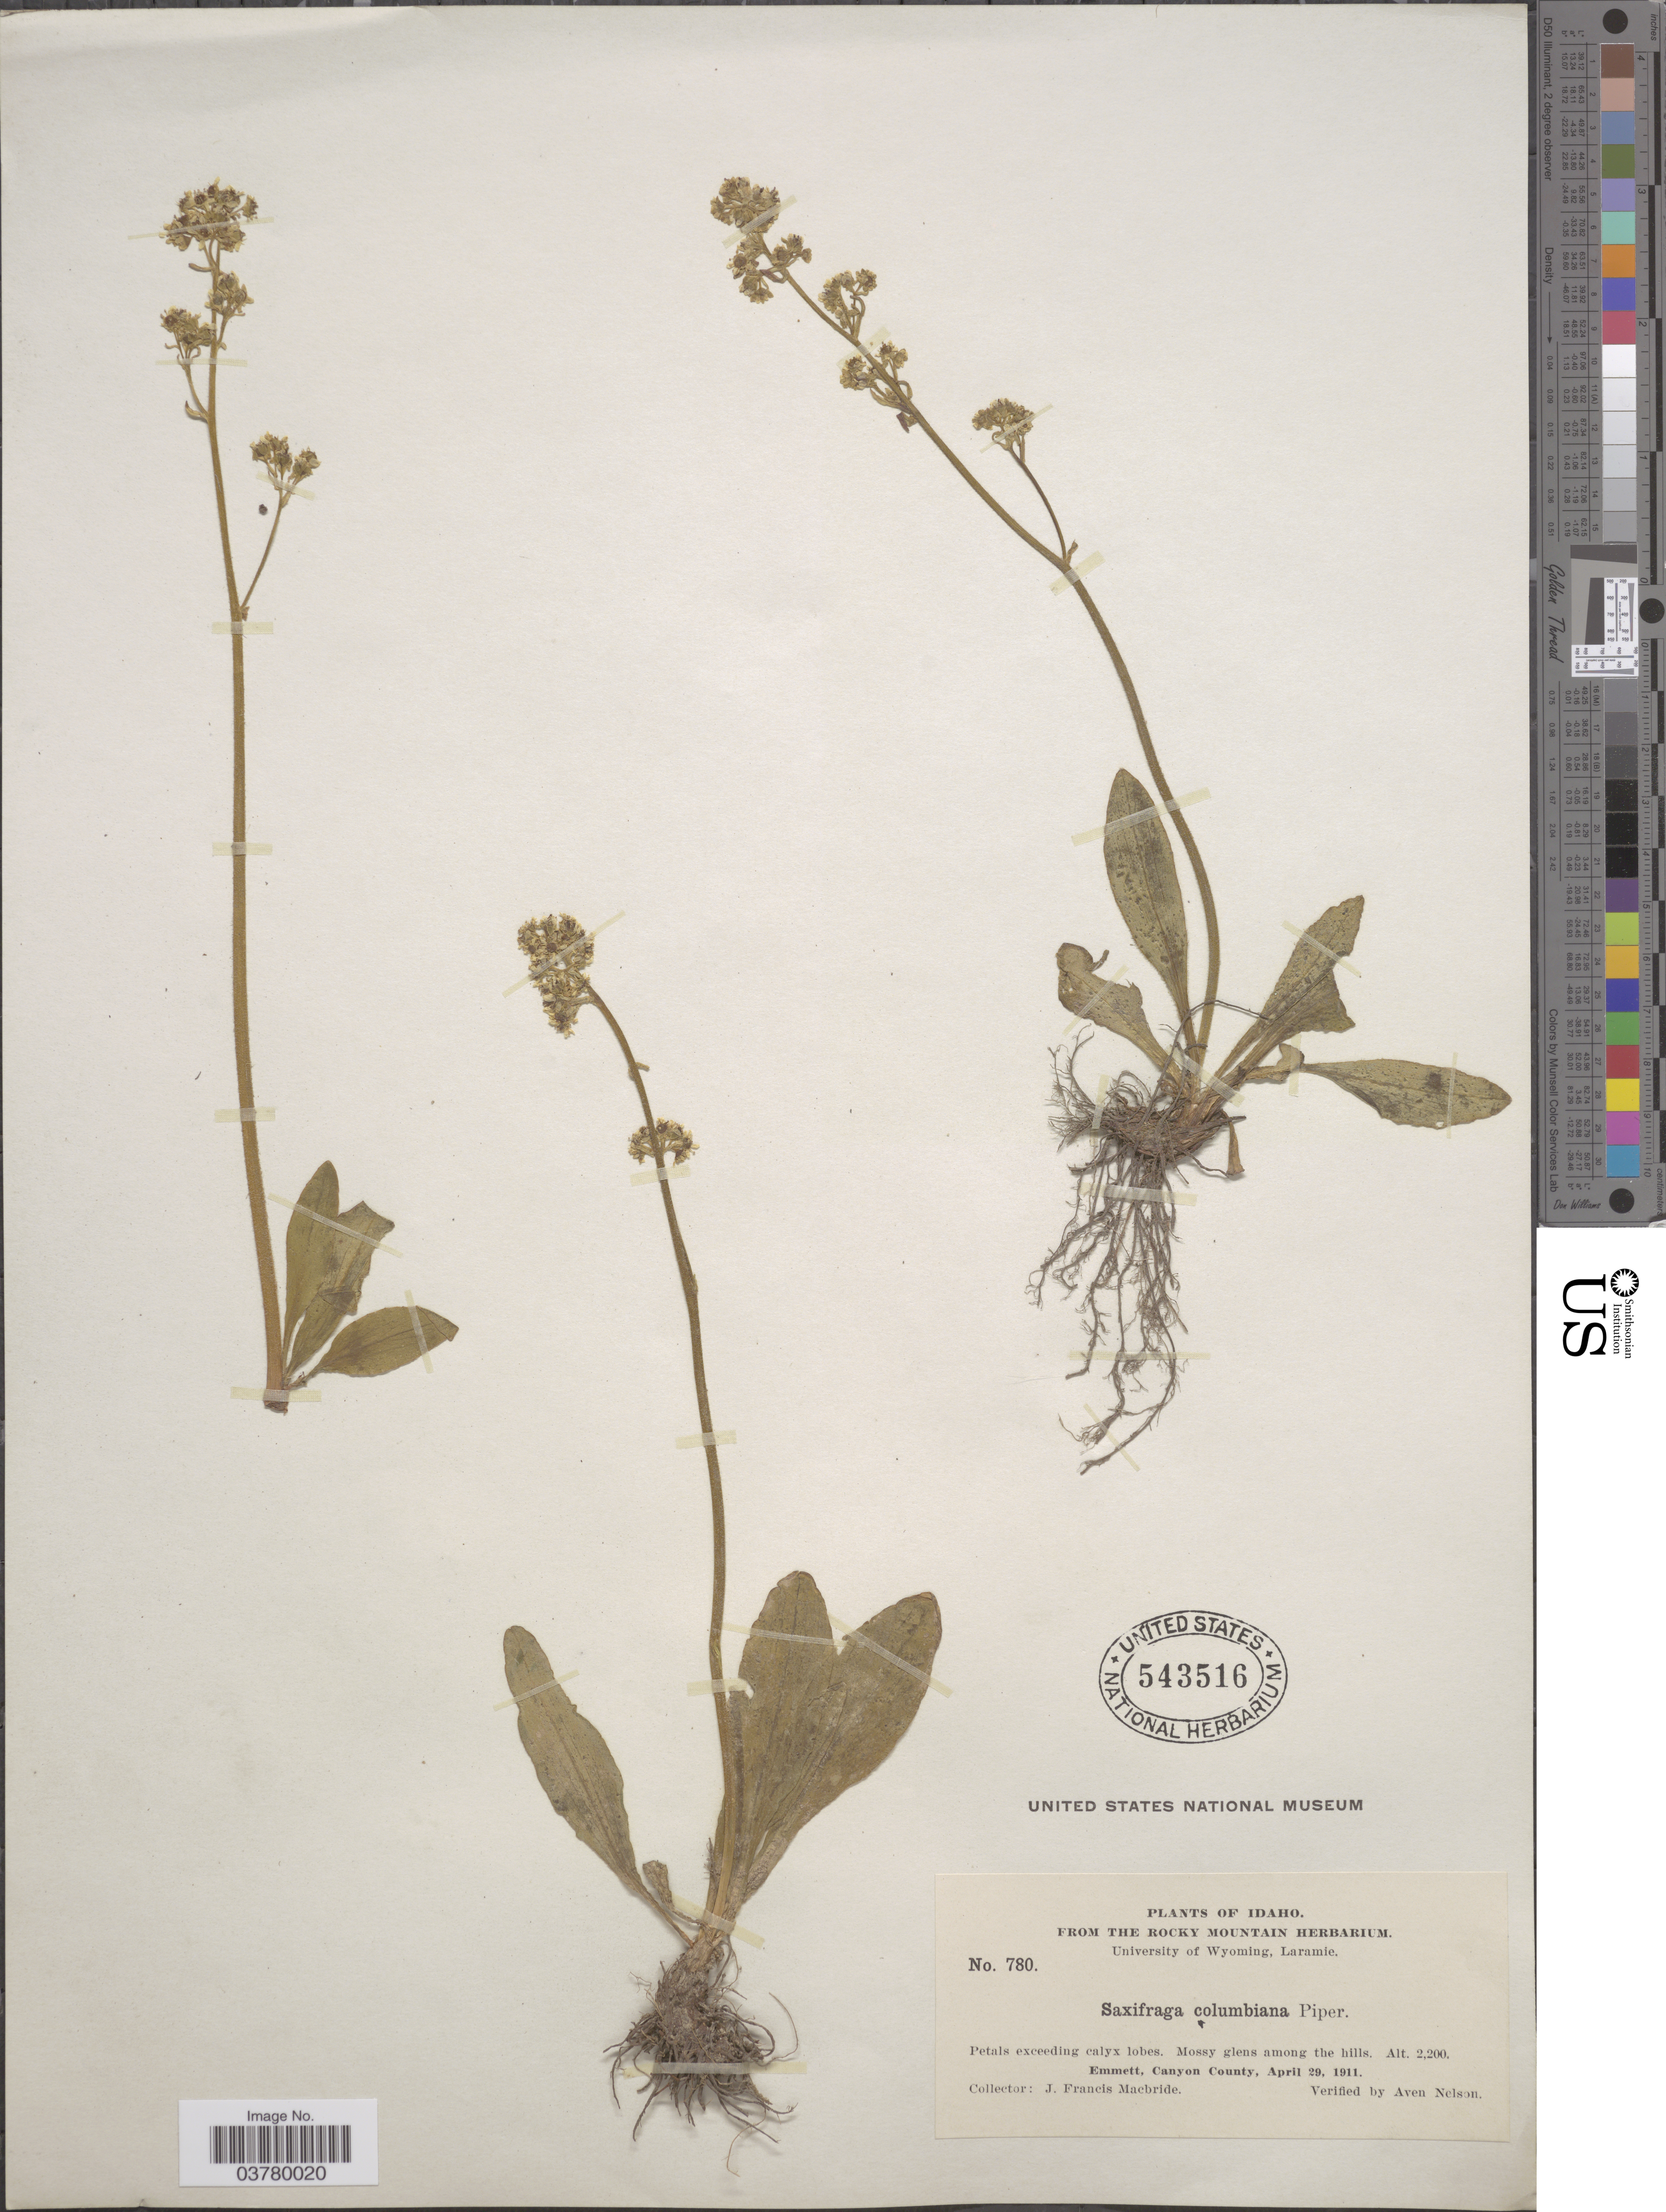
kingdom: Plantae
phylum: Tracheophyta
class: Magnoliopsida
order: Saxifragales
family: Saxifragaceae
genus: Micranthes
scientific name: Micranthes nidifica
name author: (Greene) Small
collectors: J. F. Macbride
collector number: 780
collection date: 1911-04-29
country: United States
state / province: Idaho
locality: Emmett, Canyon County.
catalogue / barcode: US 543516